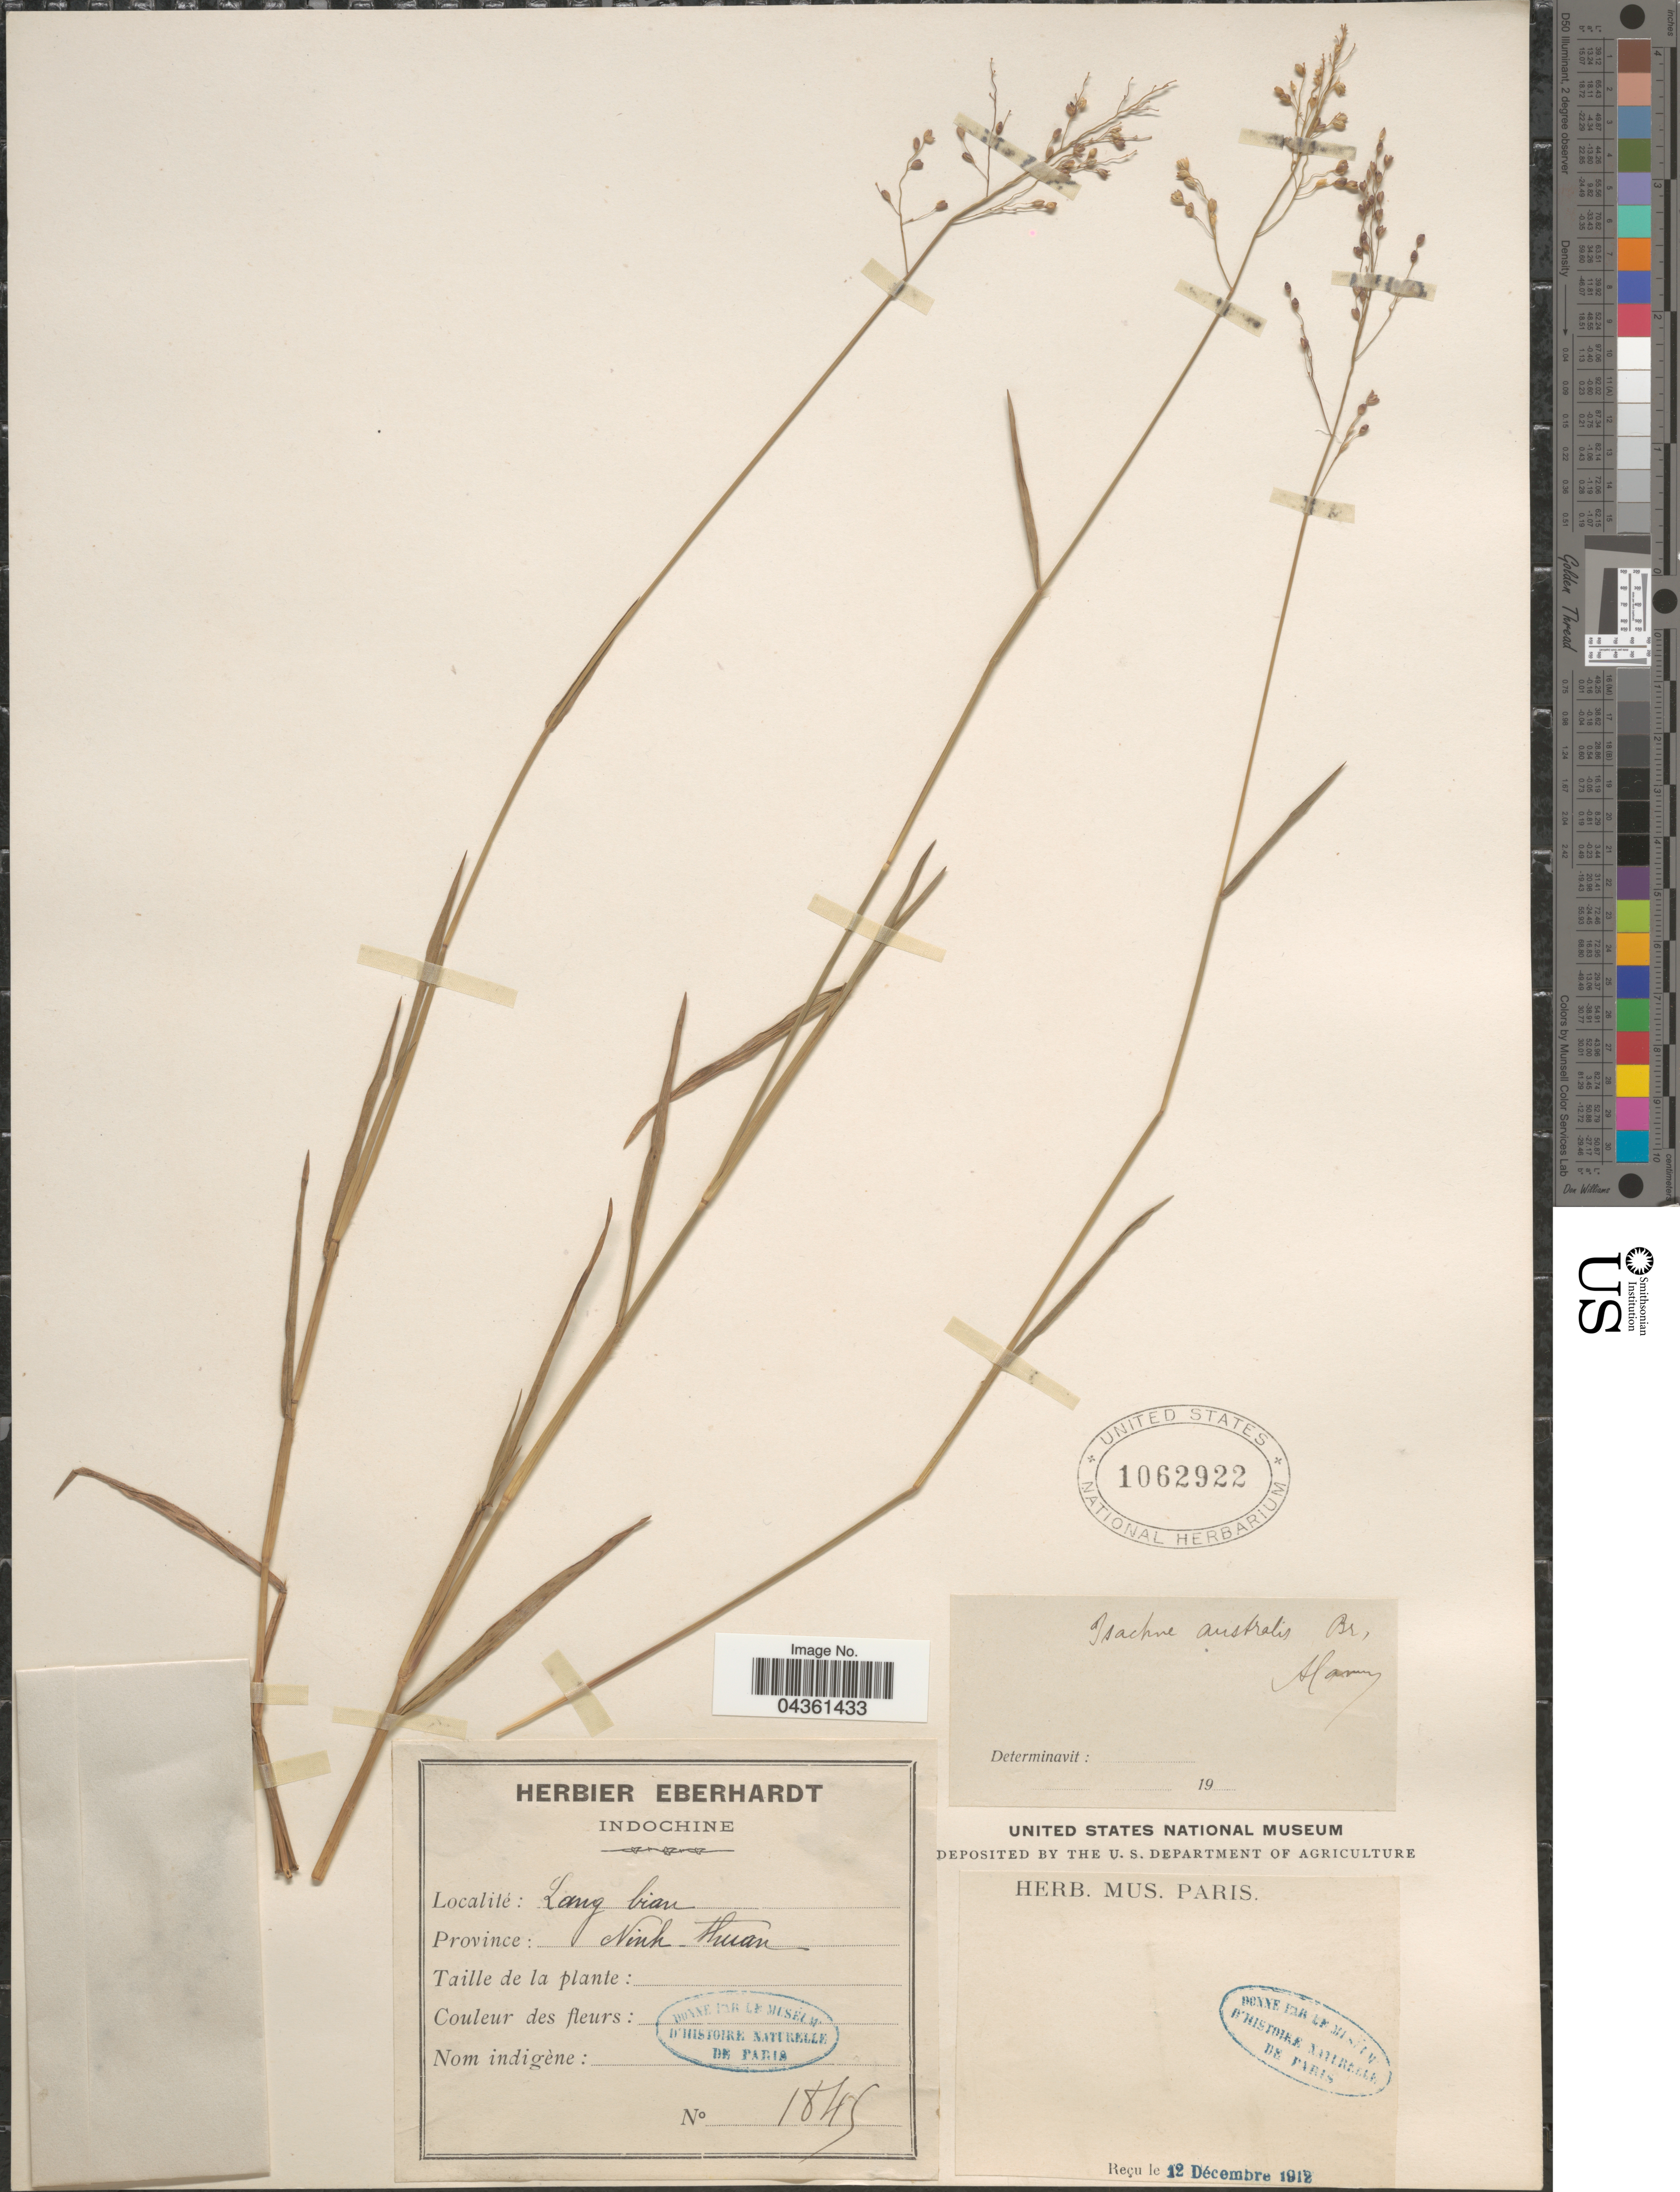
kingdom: Plantae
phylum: Tracheophyta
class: Liliopsida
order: Poales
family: Poaceae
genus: Isachne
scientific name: Isachne globosa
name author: (Thunb.) Kuntze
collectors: ex herb. Eberhardt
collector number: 1845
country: Vietnam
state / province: Ninh Thuan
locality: Lang bian. Ninh-Thuan.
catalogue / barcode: US 1062922